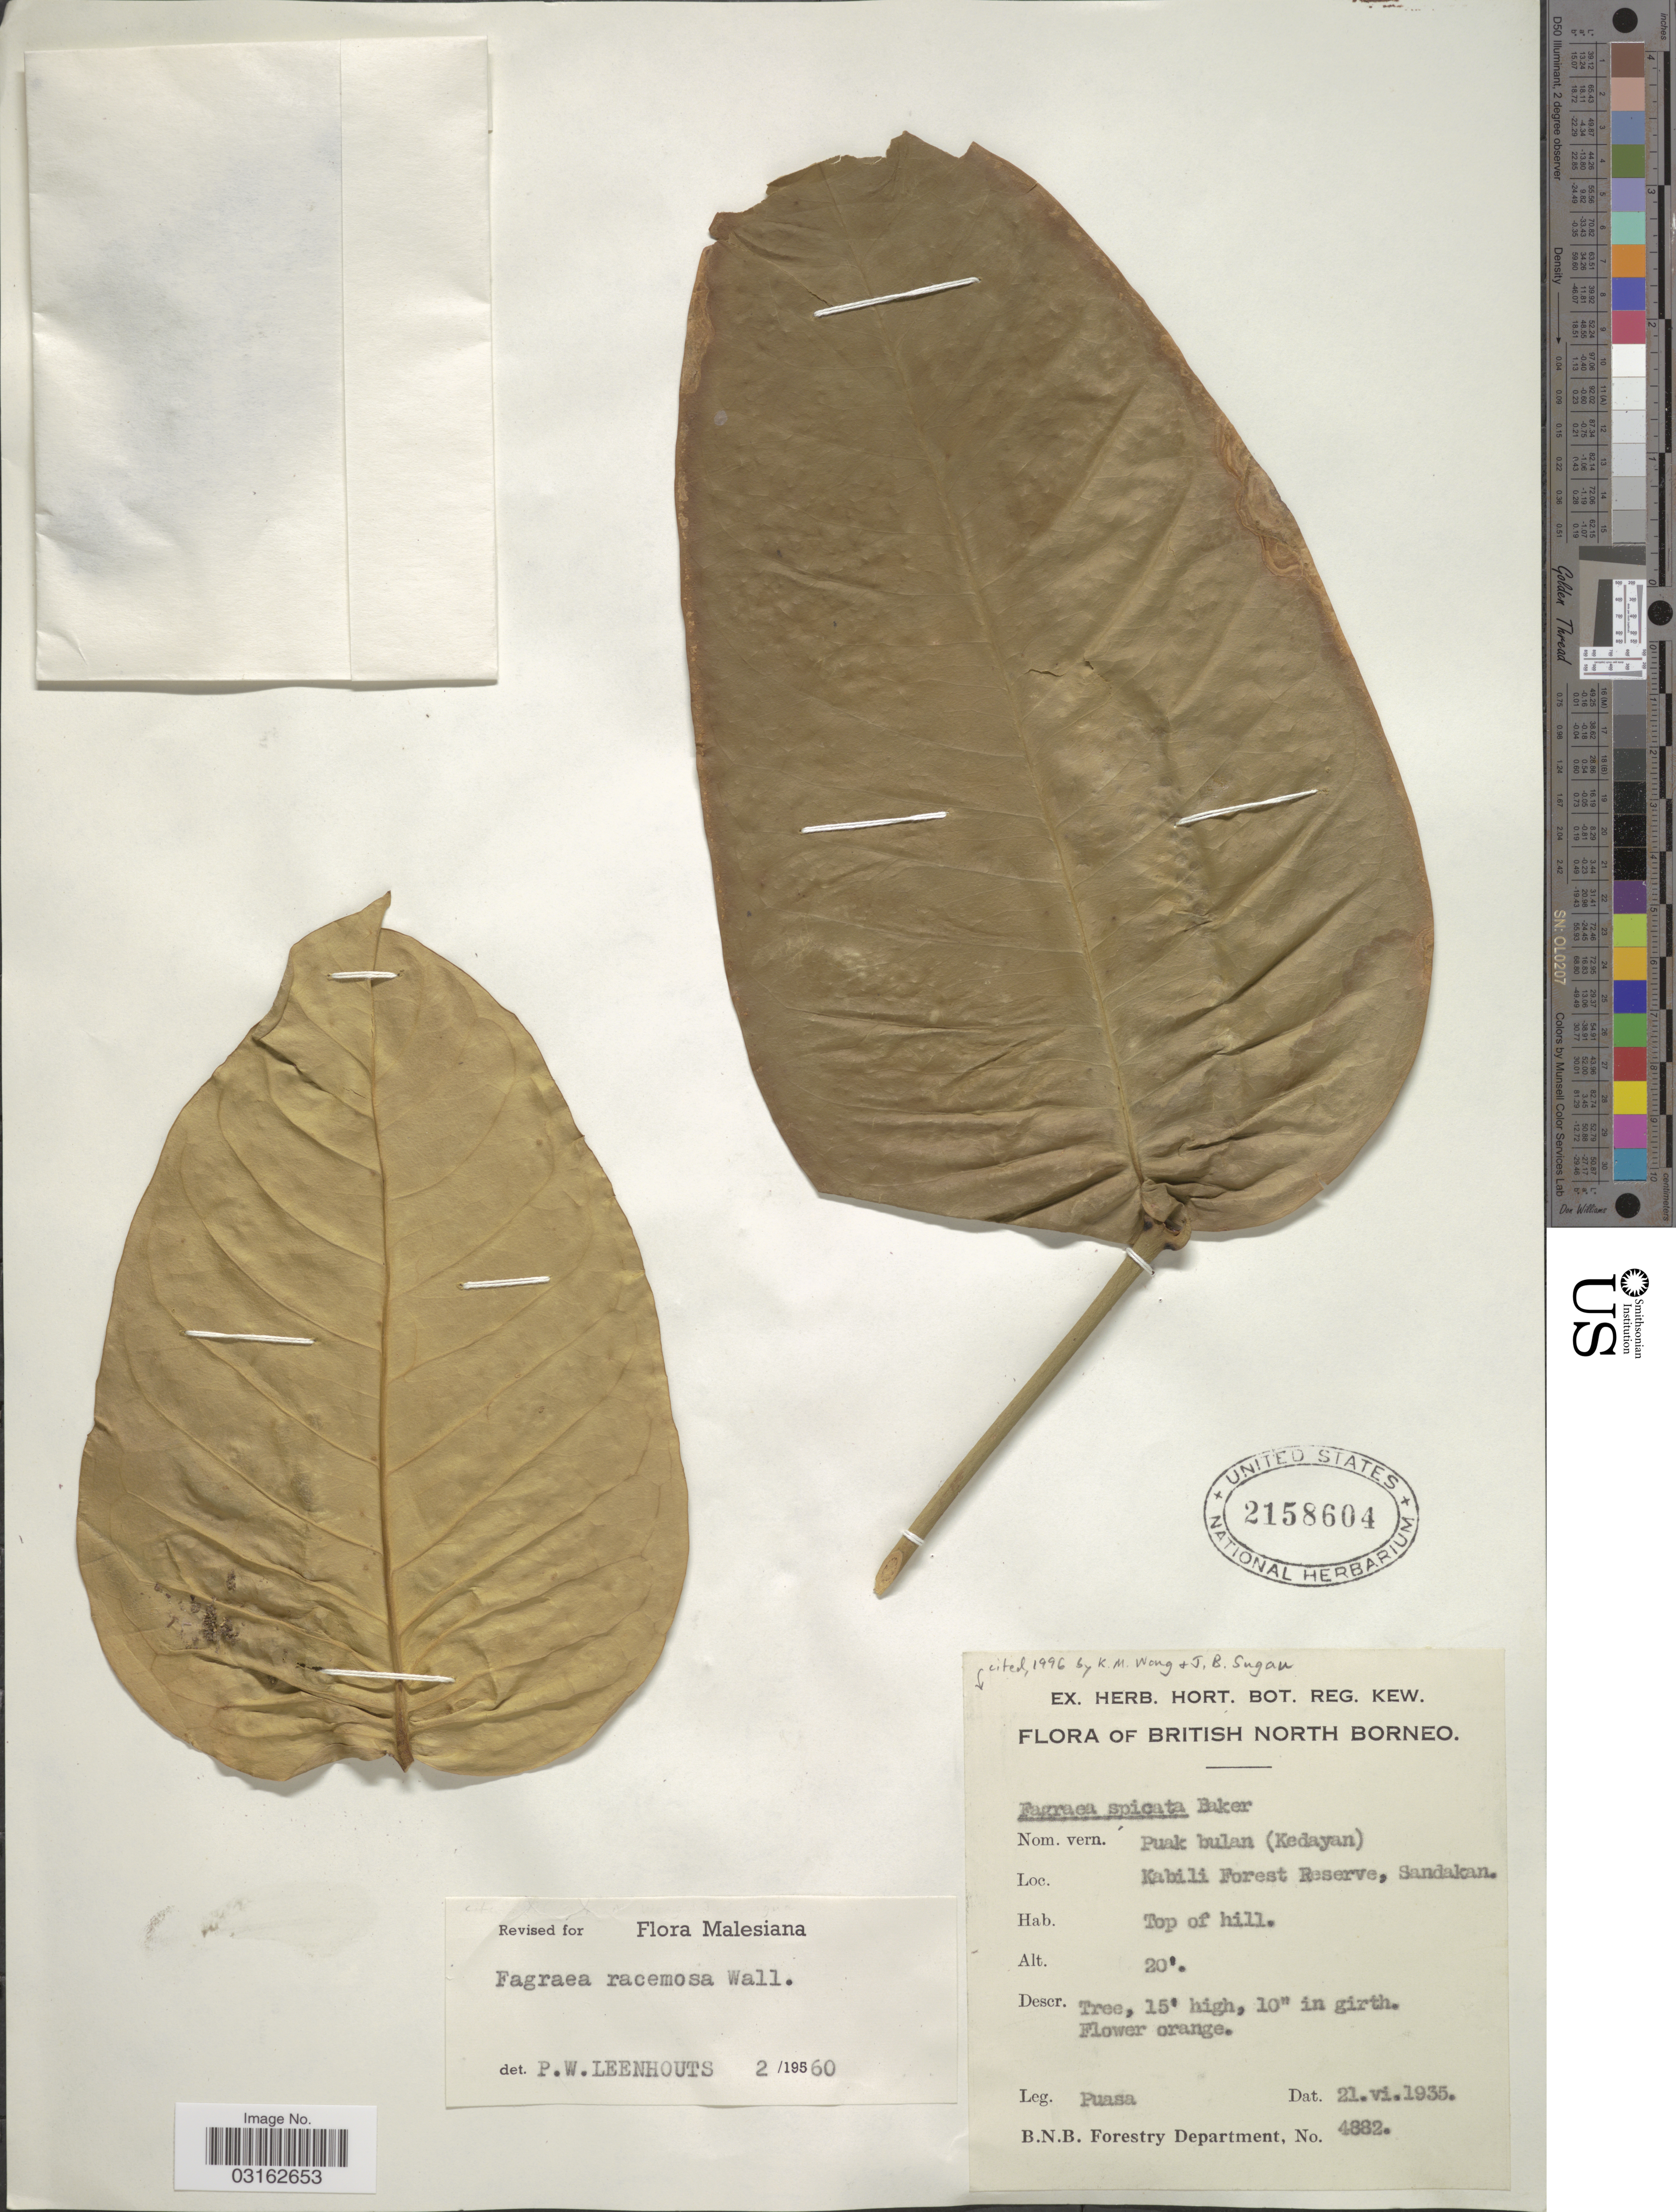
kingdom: Plantae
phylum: Tracheophyta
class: Magnoliopsida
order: Gentianales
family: Gentianaceae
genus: Fagraea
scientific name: Fagraea spicata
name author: Baker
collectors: Puasa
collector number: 4882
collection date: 1935-06-21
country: Malaysia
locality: British North Borneo, Kabili Forest Reserve, Sandakan, Top of hill.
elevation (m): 6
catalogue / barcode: US 2158604